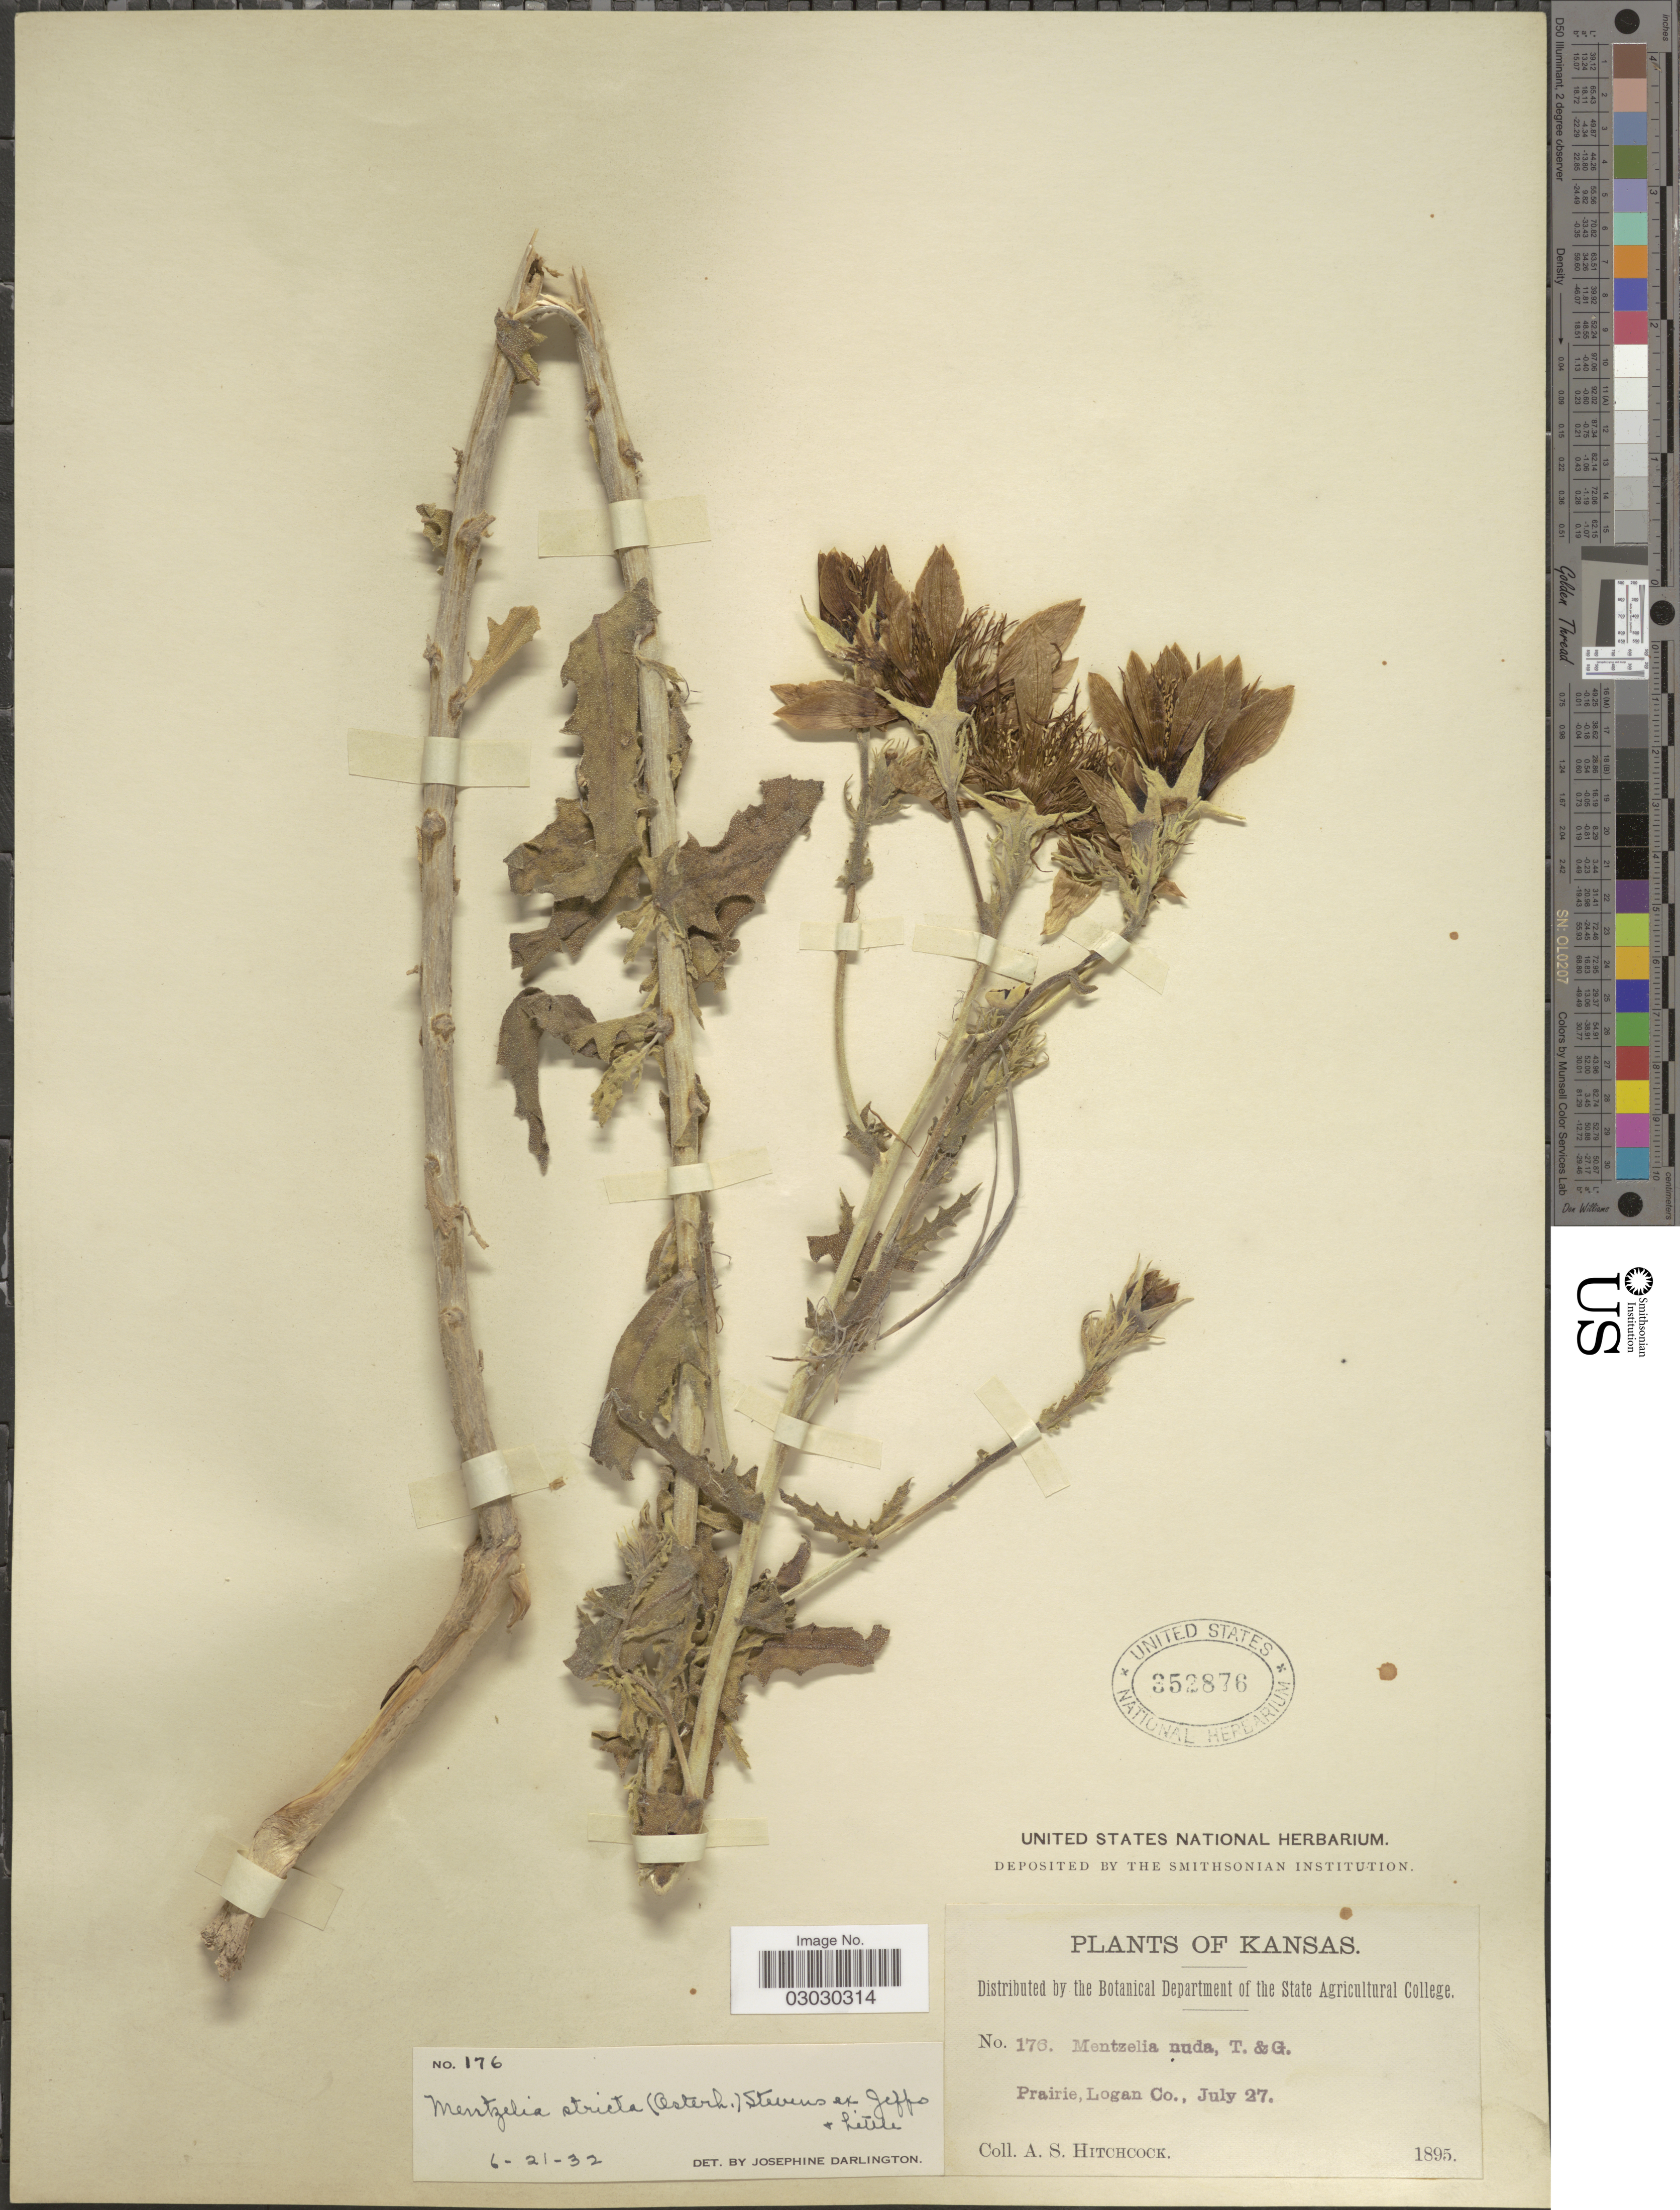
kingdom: Plantae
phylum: Tracheophyta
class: Magnoliopsida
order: Cornales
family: Loasaceae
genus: Mentzelia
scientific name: Mentzelia stricta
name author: (Osterh.) Stevens ex Jeffs & Little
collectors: A. S. Hitchcock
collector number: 176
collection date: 1895-07-27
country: United States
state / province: Kansas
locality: Prairie, Logan Co.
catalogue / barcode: US 352876